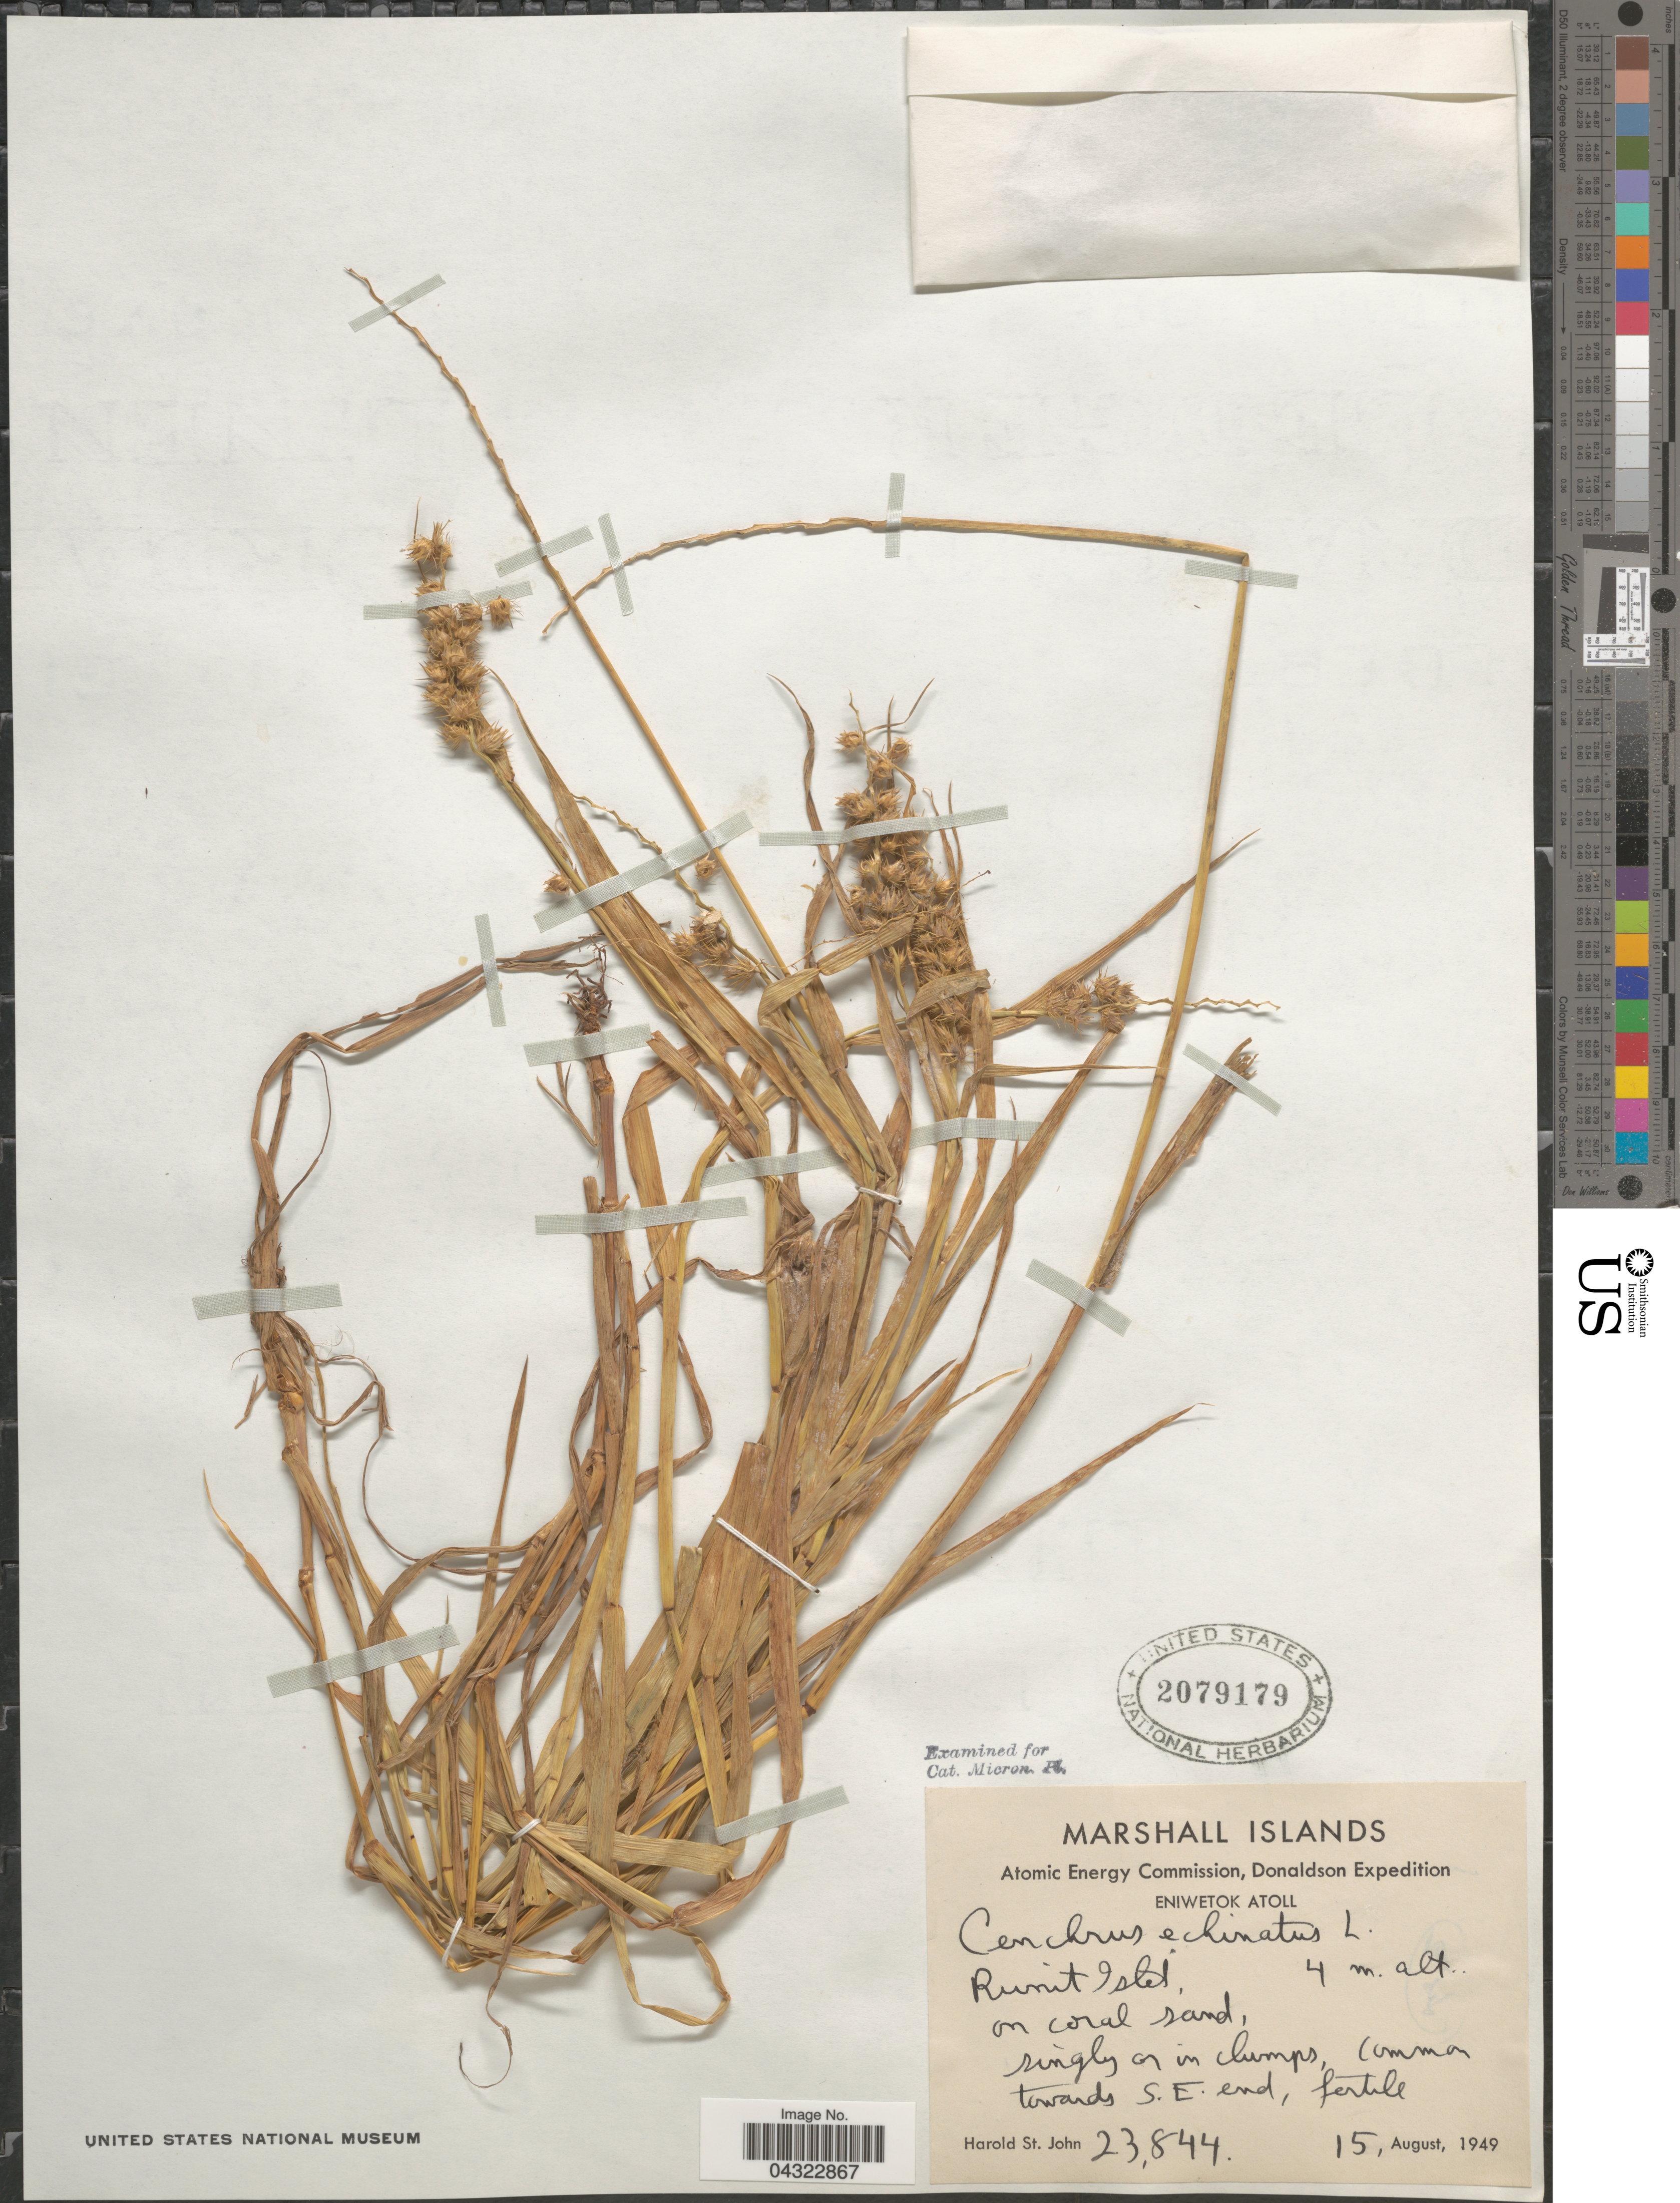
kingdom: Plantae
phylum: Tracheophyta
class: Liliopsida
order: Poales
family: Poaceae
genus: Cenchrus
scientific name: Cenchrus echinatus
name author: L.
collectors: H. St. John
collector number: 23844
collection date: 1949-08-15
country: Marshall Islands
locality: Donaldson Expedition. Eniwetok Atoll. Runit Islet. Common towards S.E. end.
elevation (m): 4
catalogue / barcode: US 2079179